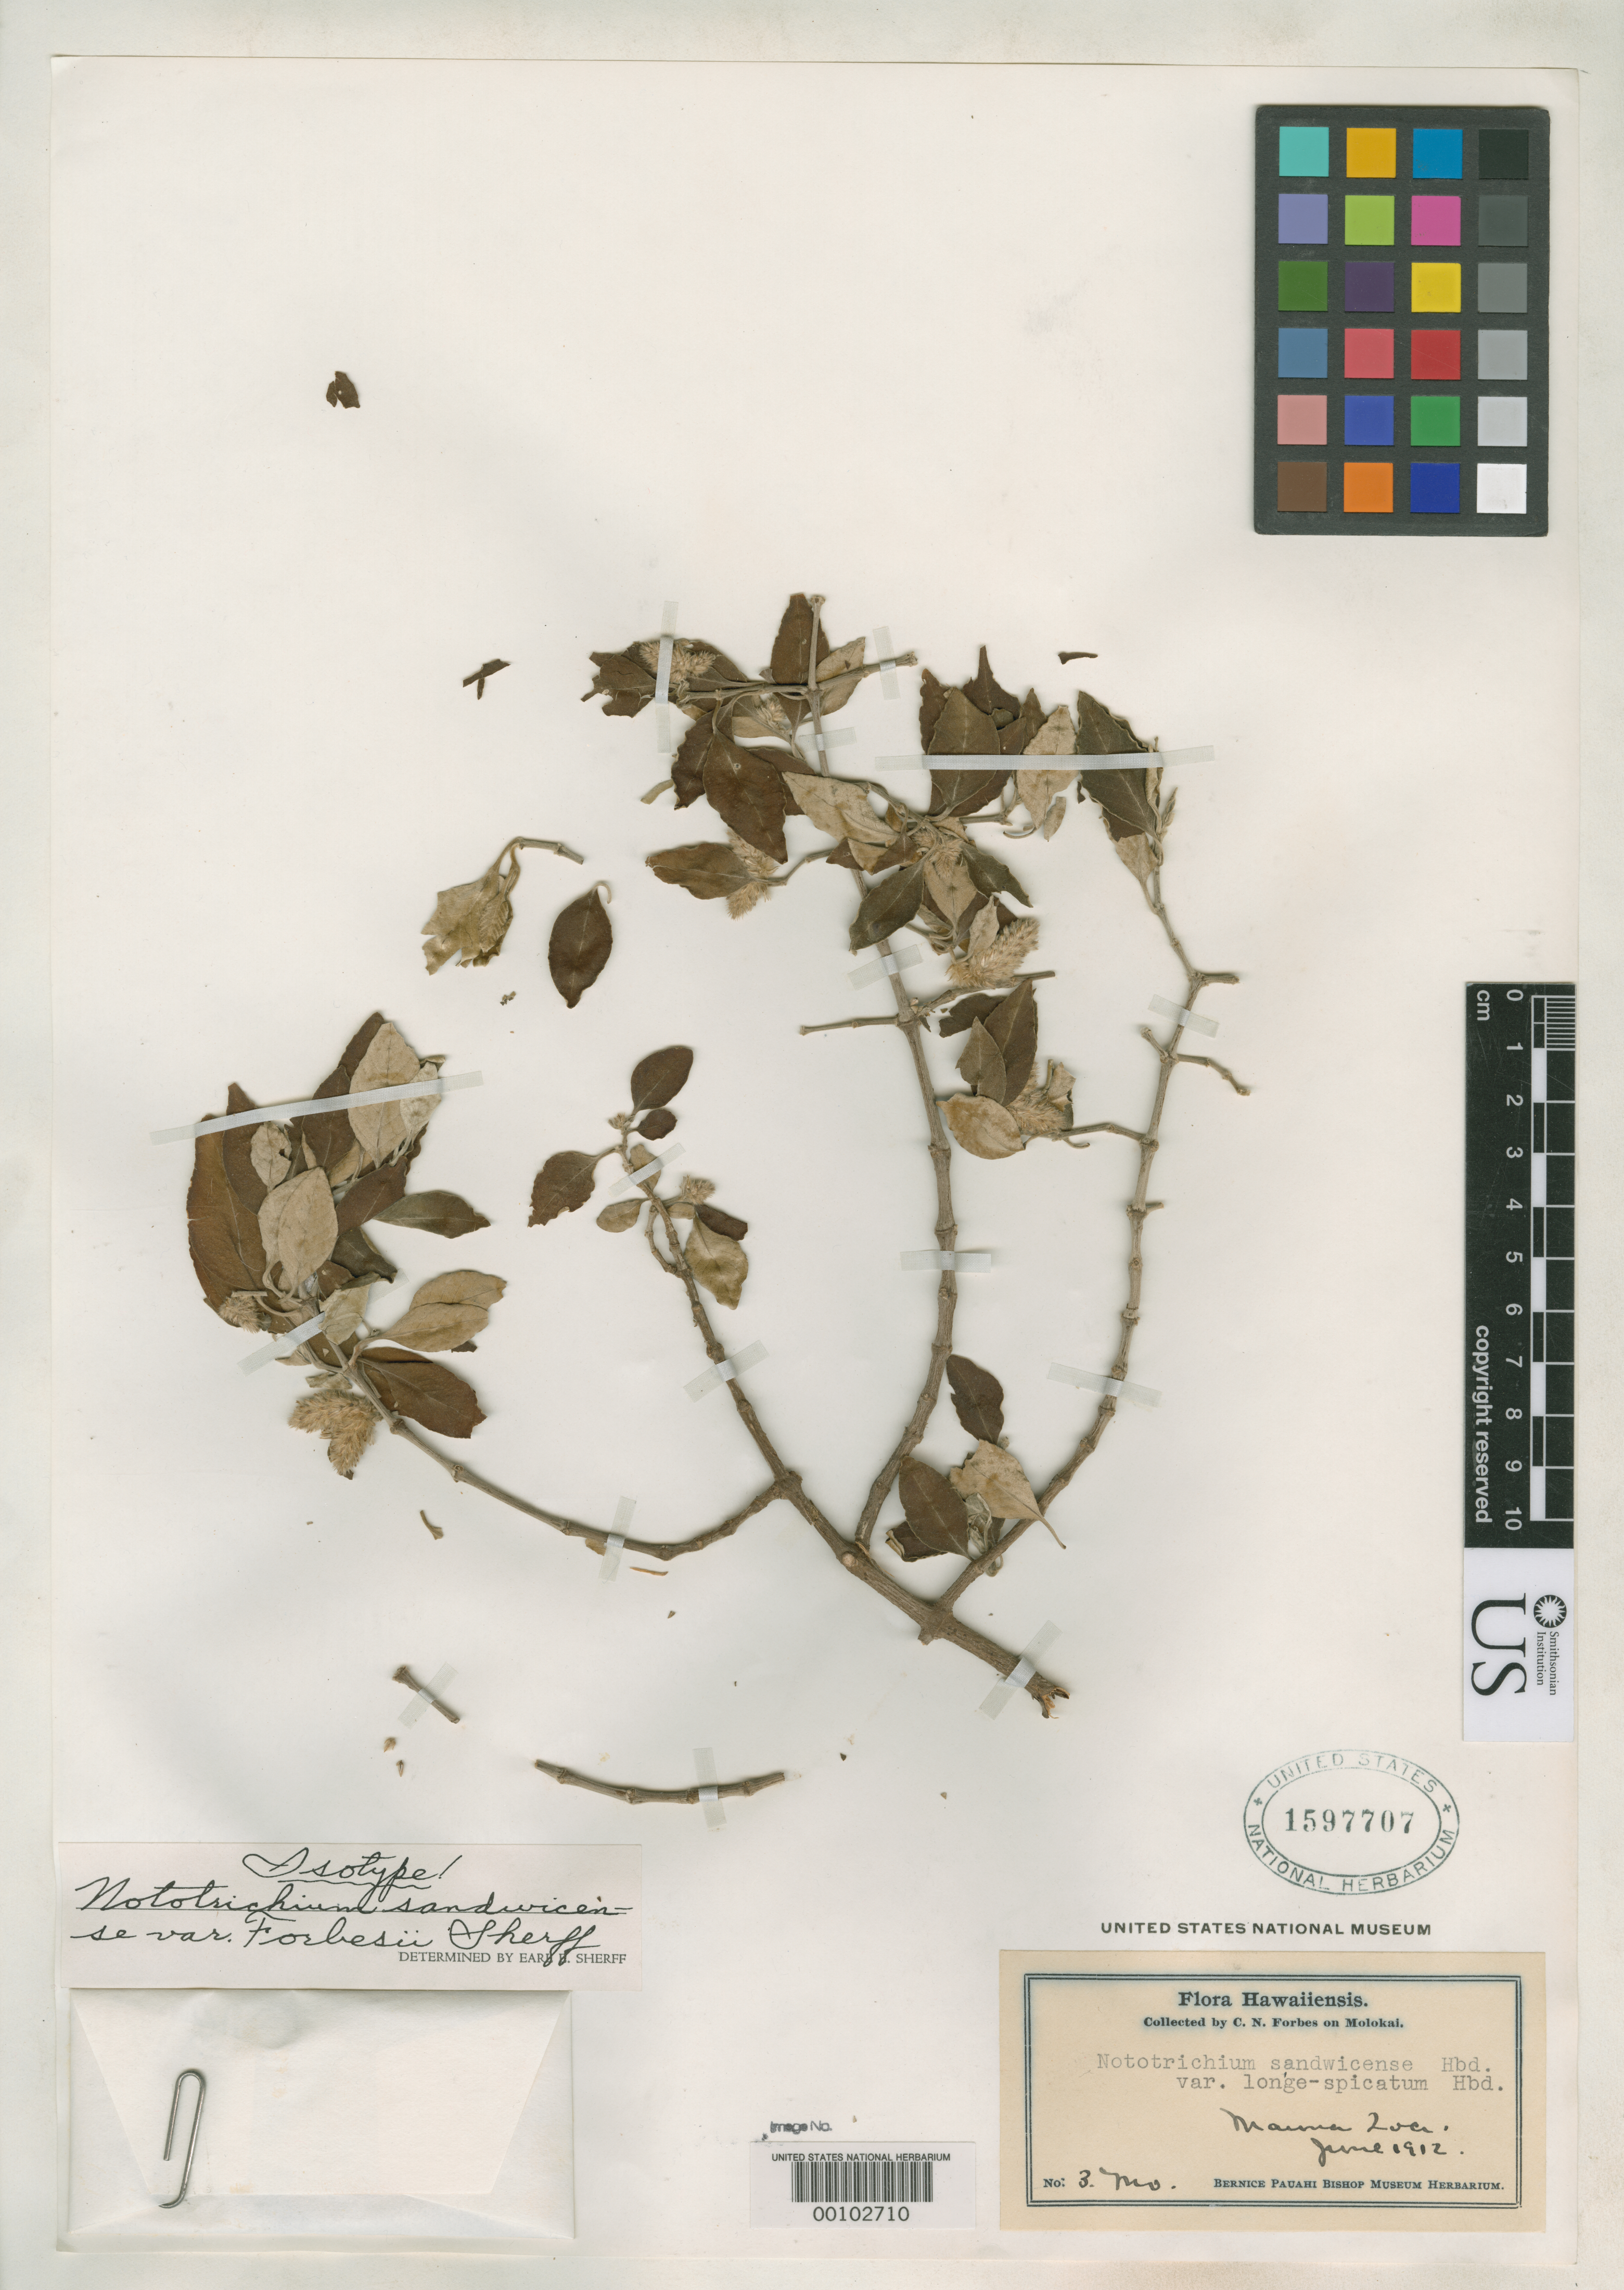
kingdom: Plantae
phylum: Tracheophyta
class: Magnoliopsida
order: Caryophyllales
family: Amaranthaceae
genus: Nototrichium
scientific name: Nototrichium sandwicense var. forbesii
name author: Sherff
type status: Isotype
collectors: C. N. Forbes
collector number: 3.Mo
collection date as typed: Jun 1912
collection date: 1912-06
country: United States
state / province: Hawaii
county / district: Maui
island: Moloka'i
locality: Mauna Loa.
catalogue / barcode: US 1597707